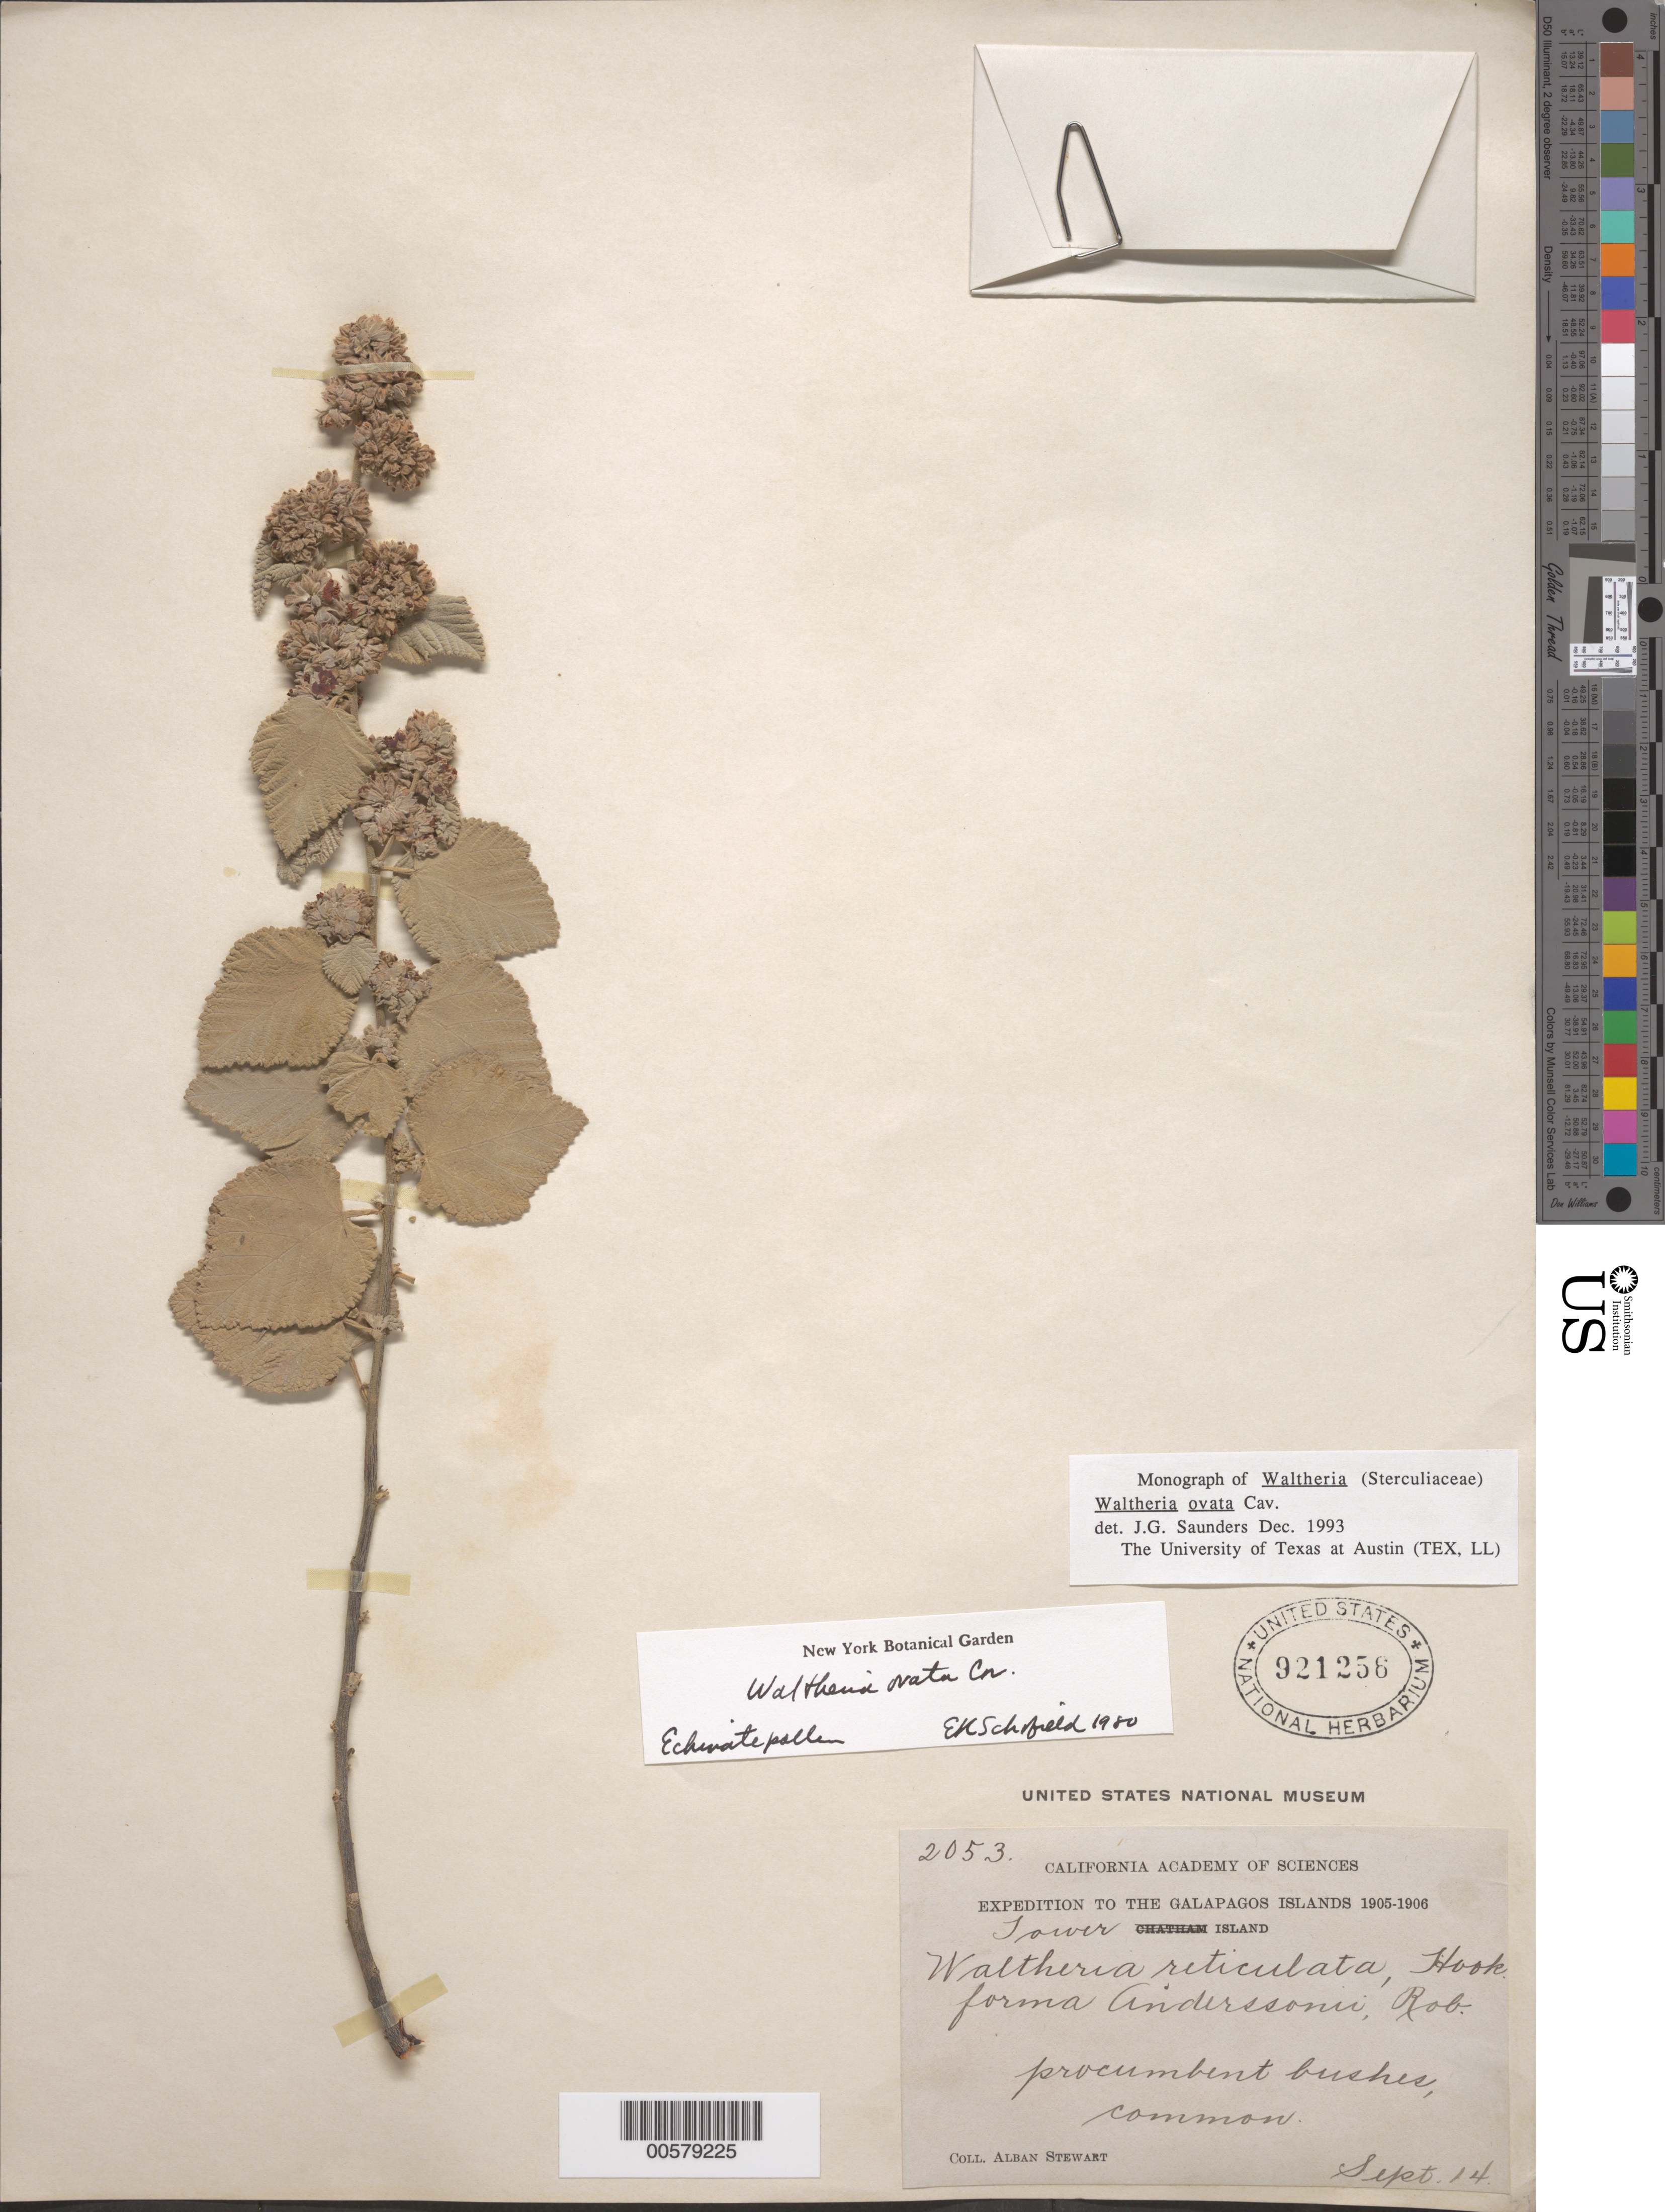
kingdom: Plantae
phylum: Tracheophyta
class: Magnoliopsida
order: Malvales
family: Malvaceae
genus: Waltheria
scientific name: Waltheria ovata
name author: Cav.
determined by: Saunders, J. G.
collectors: A. Stewart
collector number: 2053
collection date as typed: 14 Sep 1905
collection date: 1905-09-14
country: Ecuador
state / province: Colón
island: Tower [Genovesa]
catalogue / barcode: US 921256